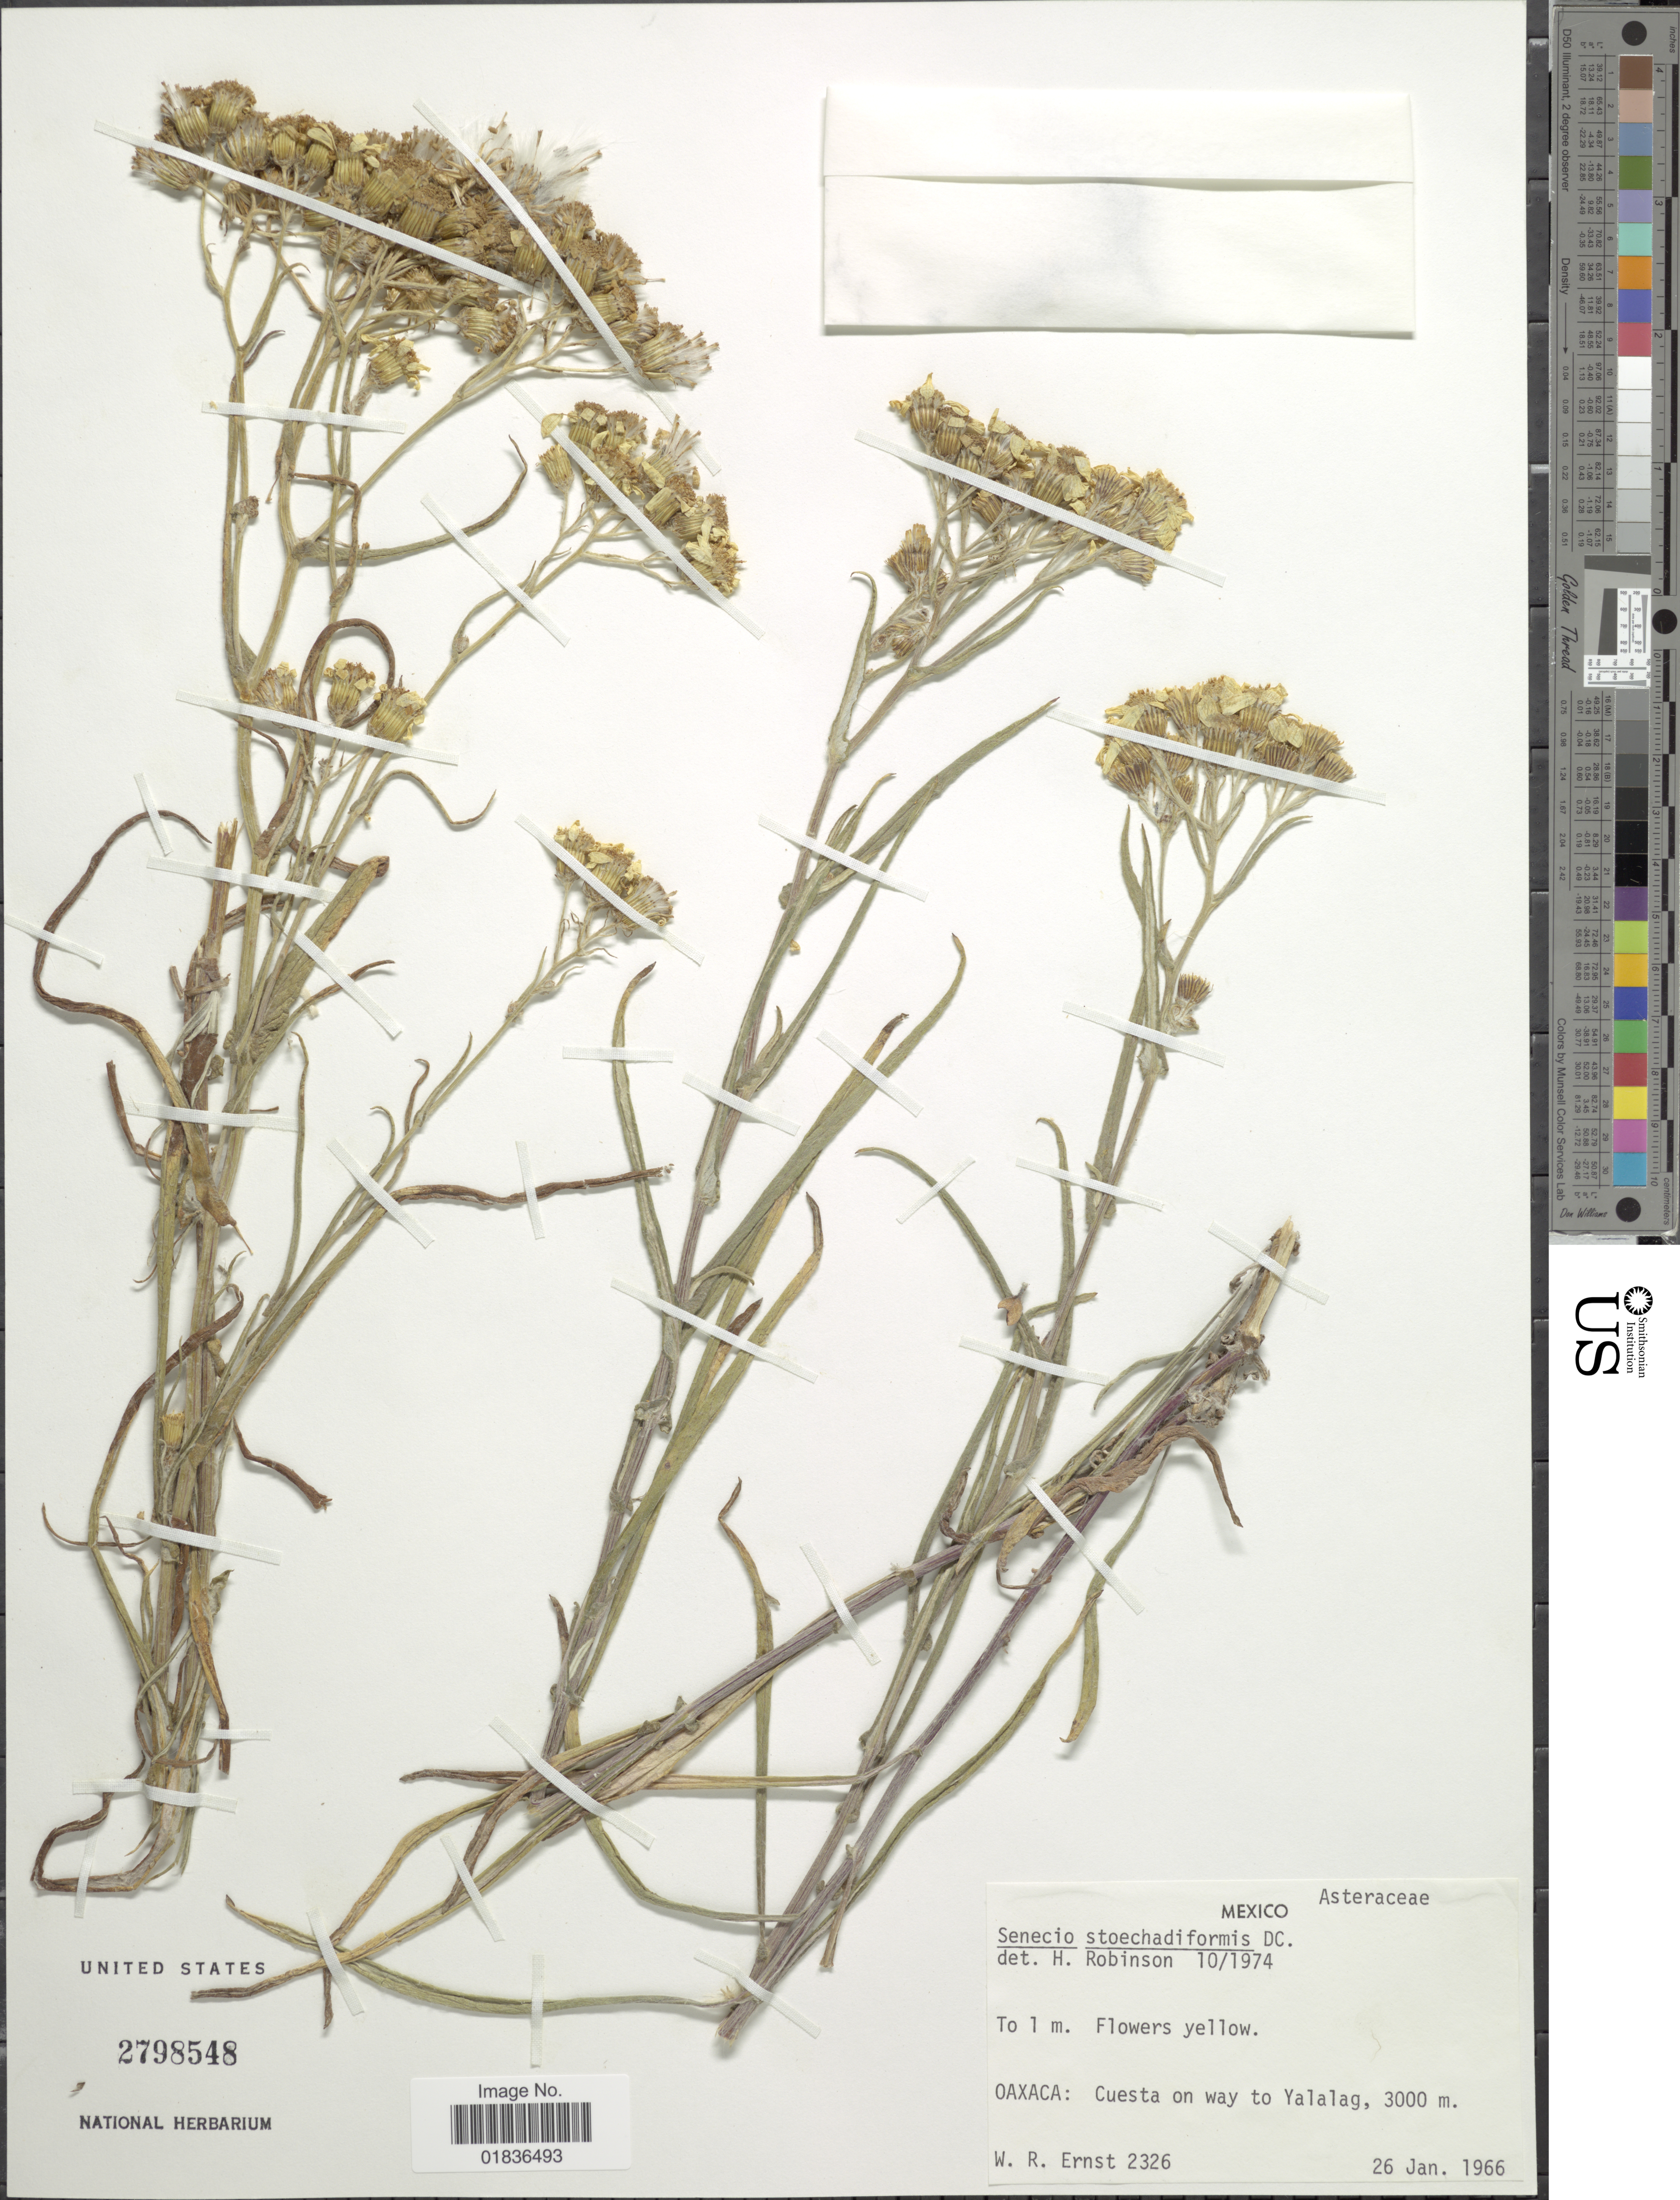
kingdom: Plantae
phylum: Tracheophyta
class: Magnoliopsida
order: Asterales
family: Asteraceae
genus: Senecio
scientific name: Senecio stoechadiformis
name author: DC.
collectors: W. R. Ernst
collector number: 2326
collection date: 1966-01-26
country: Mexico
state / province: Oaxaca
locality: Cuesta on way to Yalalag.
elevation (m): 3000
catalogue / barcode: US 2798548